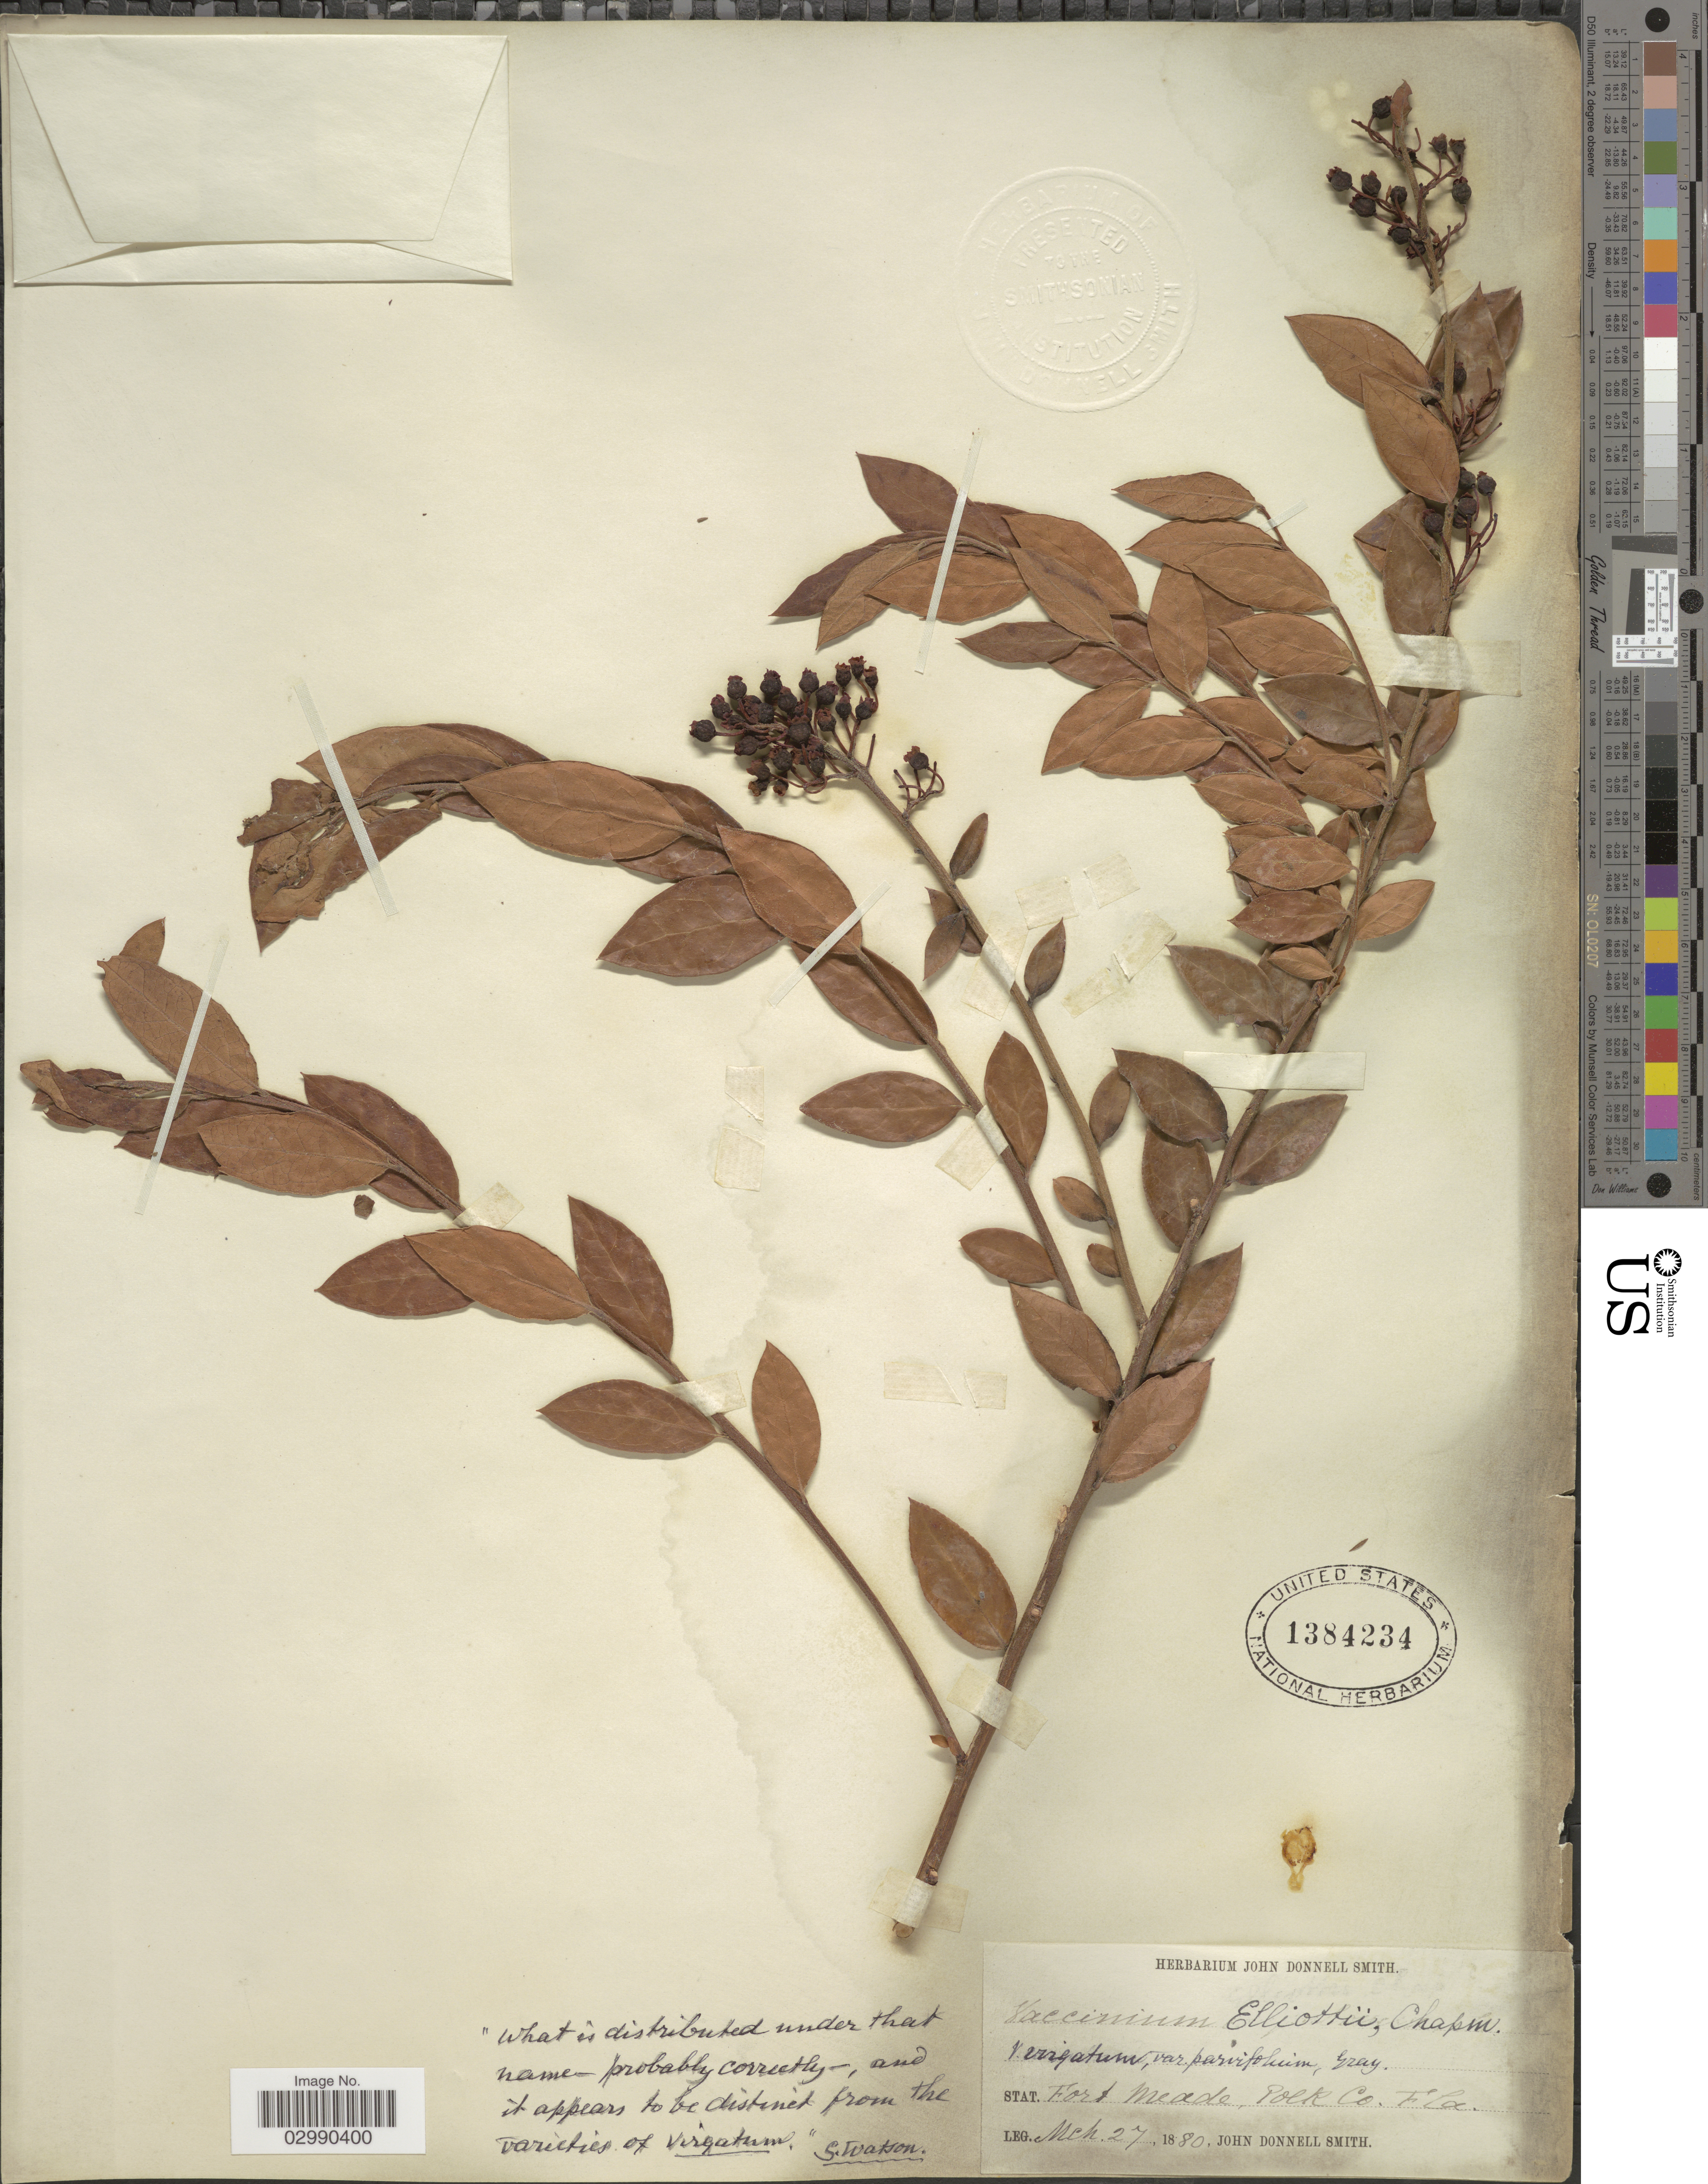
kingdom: Plantae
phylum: Tracheophyta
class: Magnoliopsida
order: Ericales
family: Ericaceae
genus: Vaccinium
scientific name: Vaccinium virgatum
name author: Aiton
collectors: J. Donnell Smith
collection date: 1880-03-27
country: United States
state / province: Florida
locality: Stat. Fort Meade, Polk Co.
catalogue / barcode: US 1384234